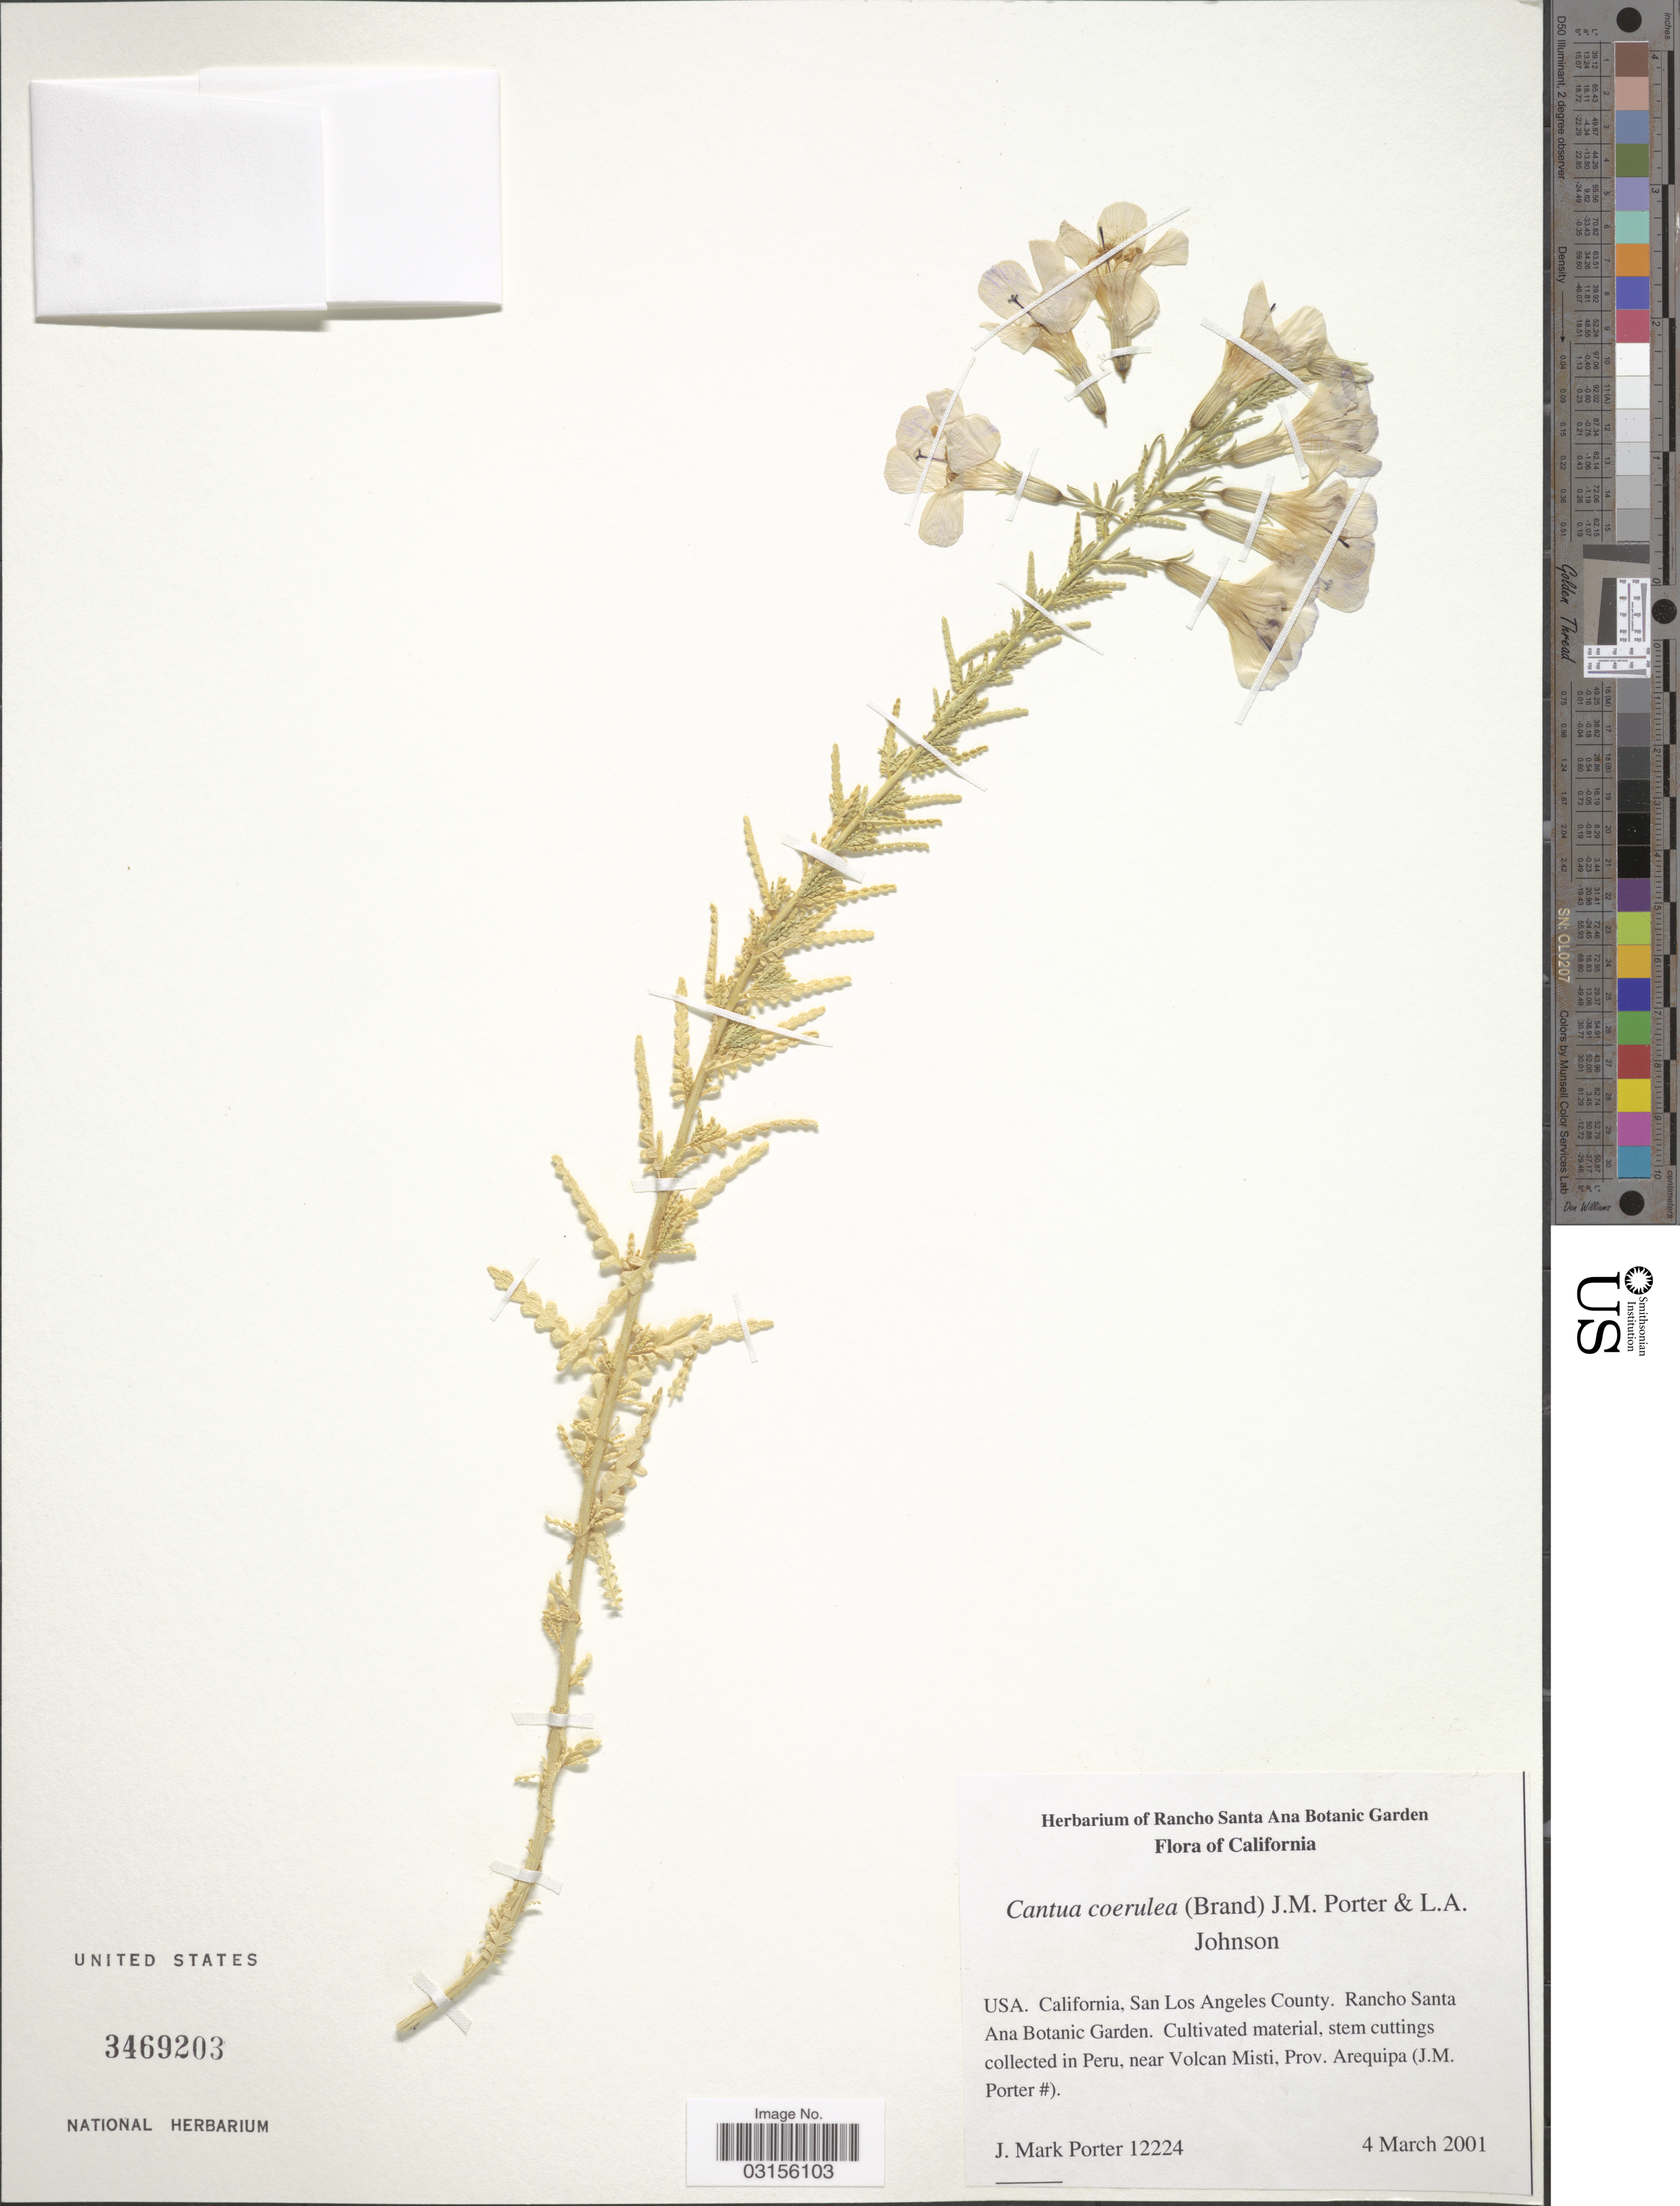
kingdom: Plantae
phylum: Tracheophyta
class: Magnoliopsida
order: Ericales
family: Polemoniaceae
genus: Cantua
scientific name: Cantua coerulea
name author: (Brand) J.M. Porter & L.A. Johnson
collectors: J. M. Porter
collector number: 12224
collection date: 2001-03-04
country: United States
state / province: California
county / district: Los Angeles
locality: San Los Angeles County. Rancho Santa Ana Botanic Garden.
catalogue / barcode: US 3469203